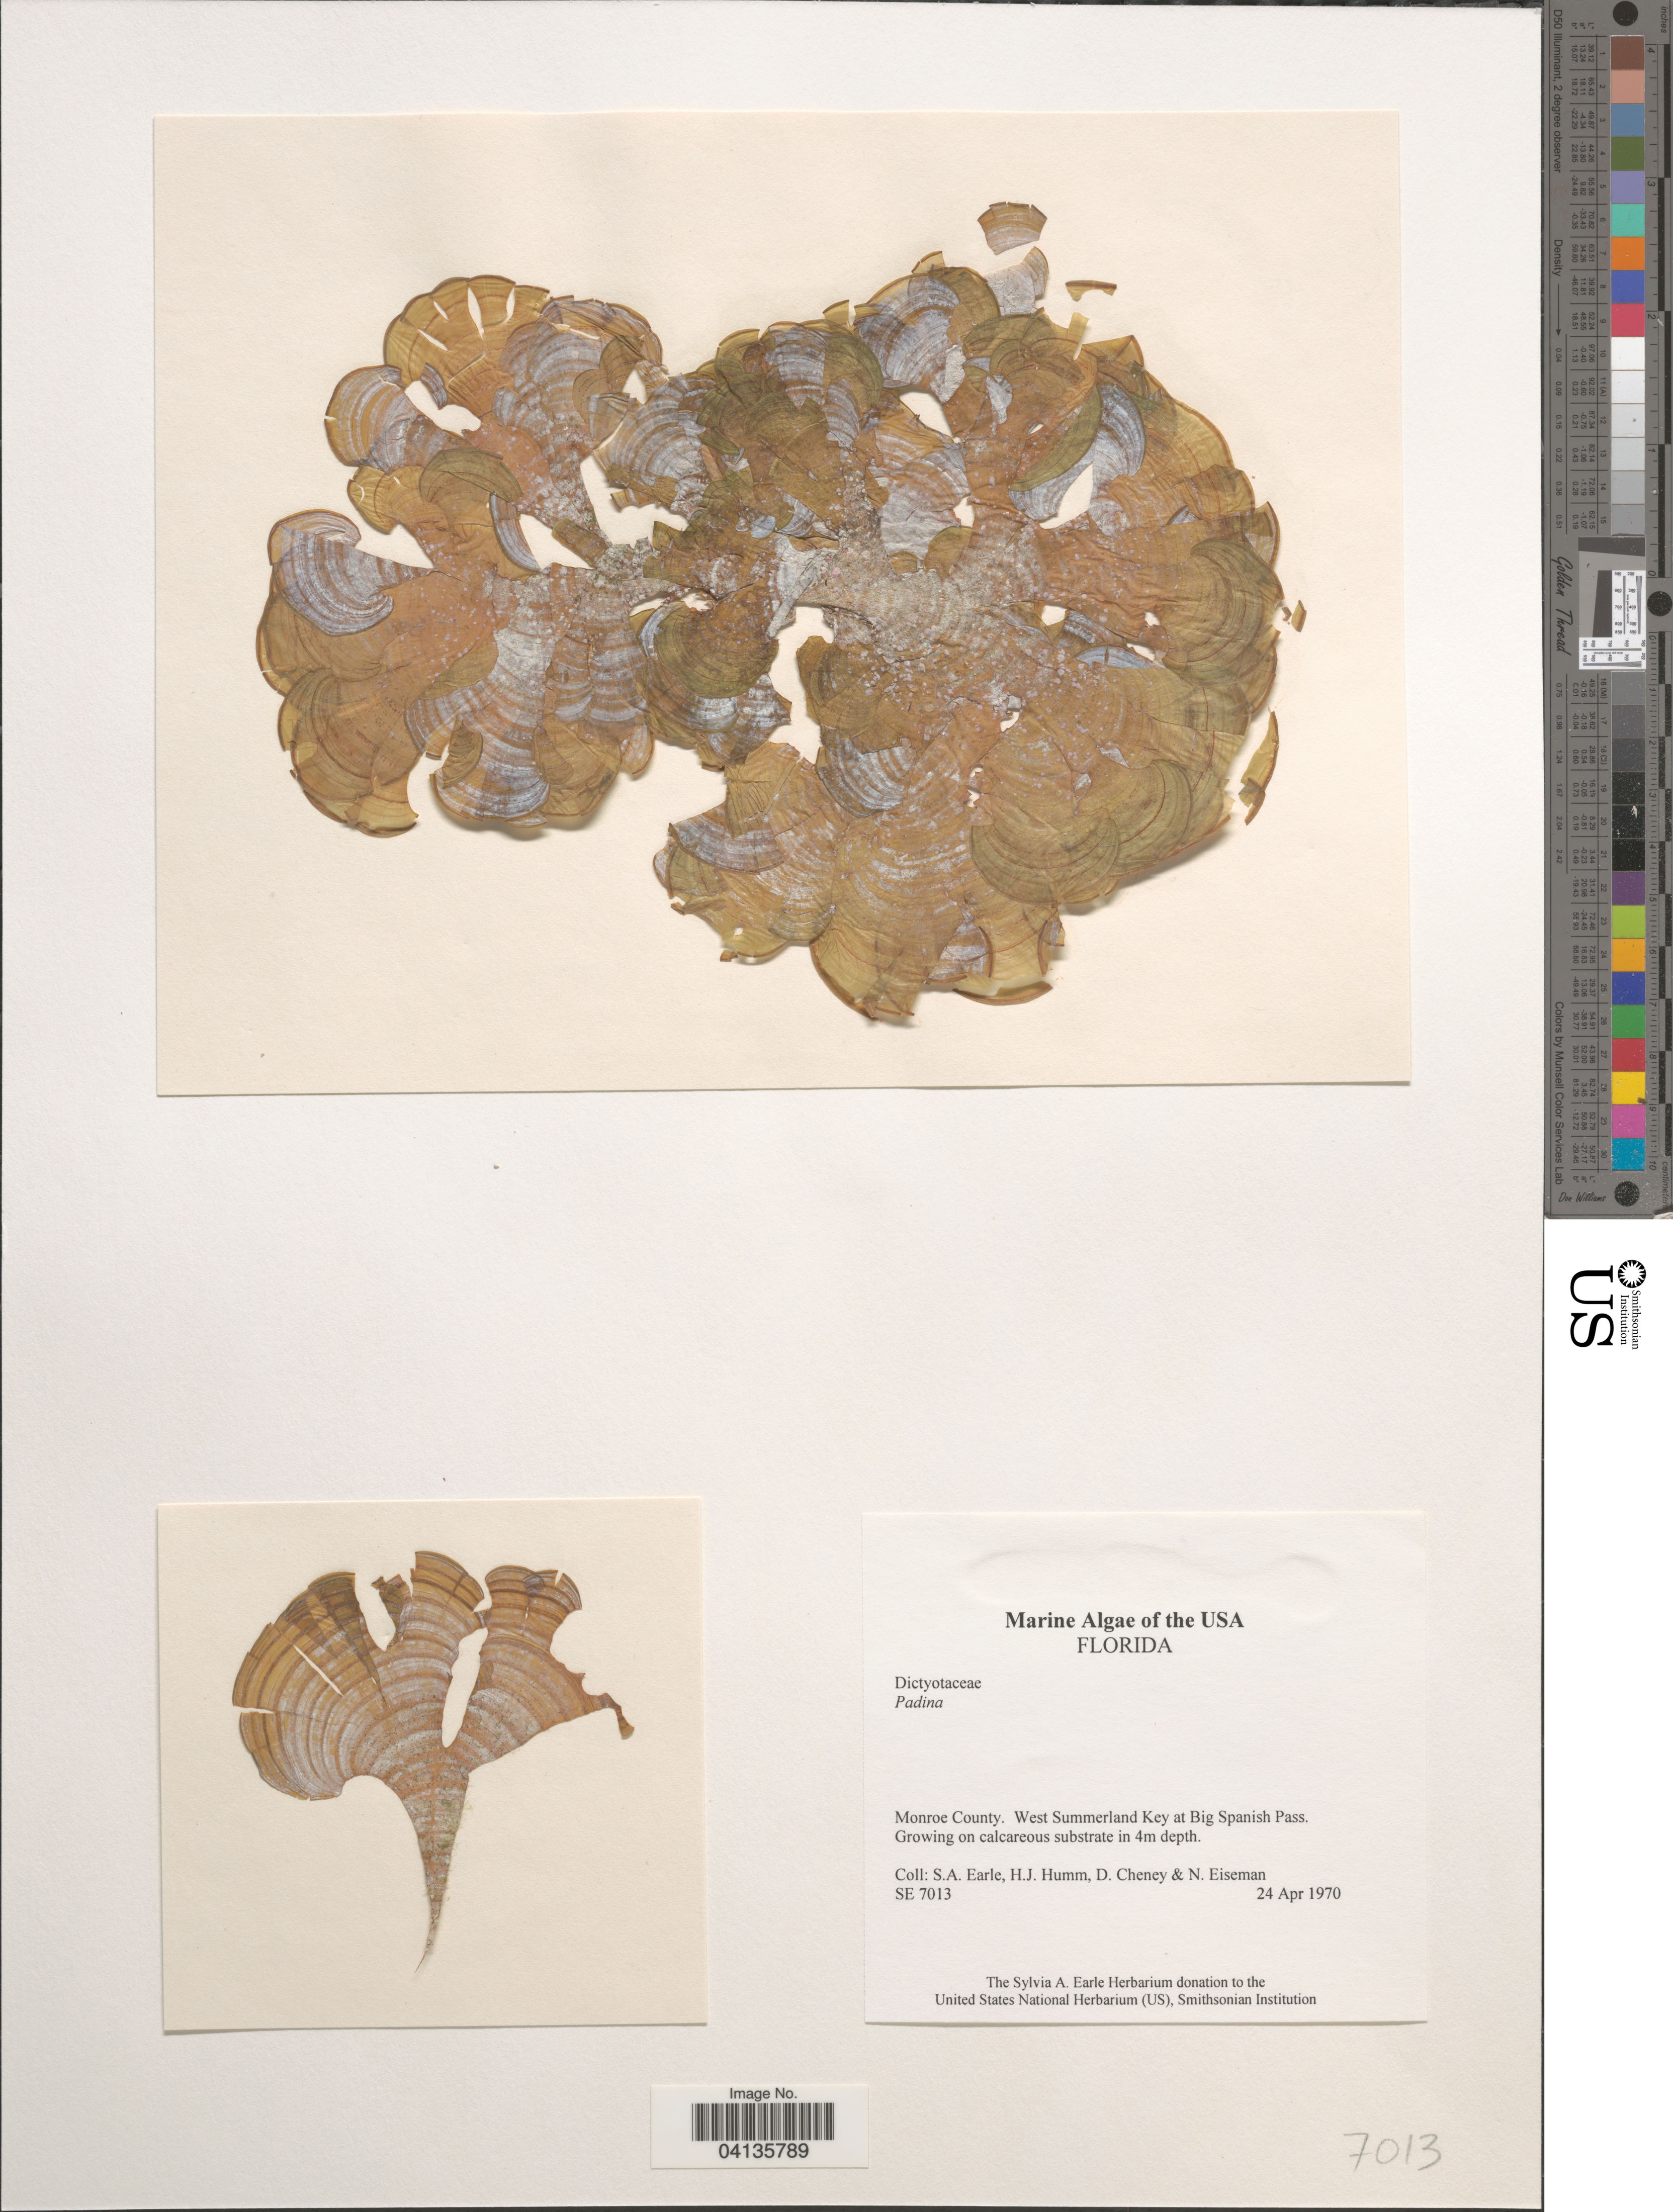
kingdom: Chromista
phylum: Ochrophyta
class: Phaeophyceae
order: Dictyotales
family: Dictyotaceae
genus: Padina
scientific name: Padina sp.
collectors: S. A. Earle, H. J. Humm, D. Cheney & N. J. Eiseman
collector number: SE 7013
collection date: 1970-04-24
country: United States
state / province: Florida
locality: Monroe County. West Summerland Key at Big Spanish Pass.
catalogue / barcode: US 238594